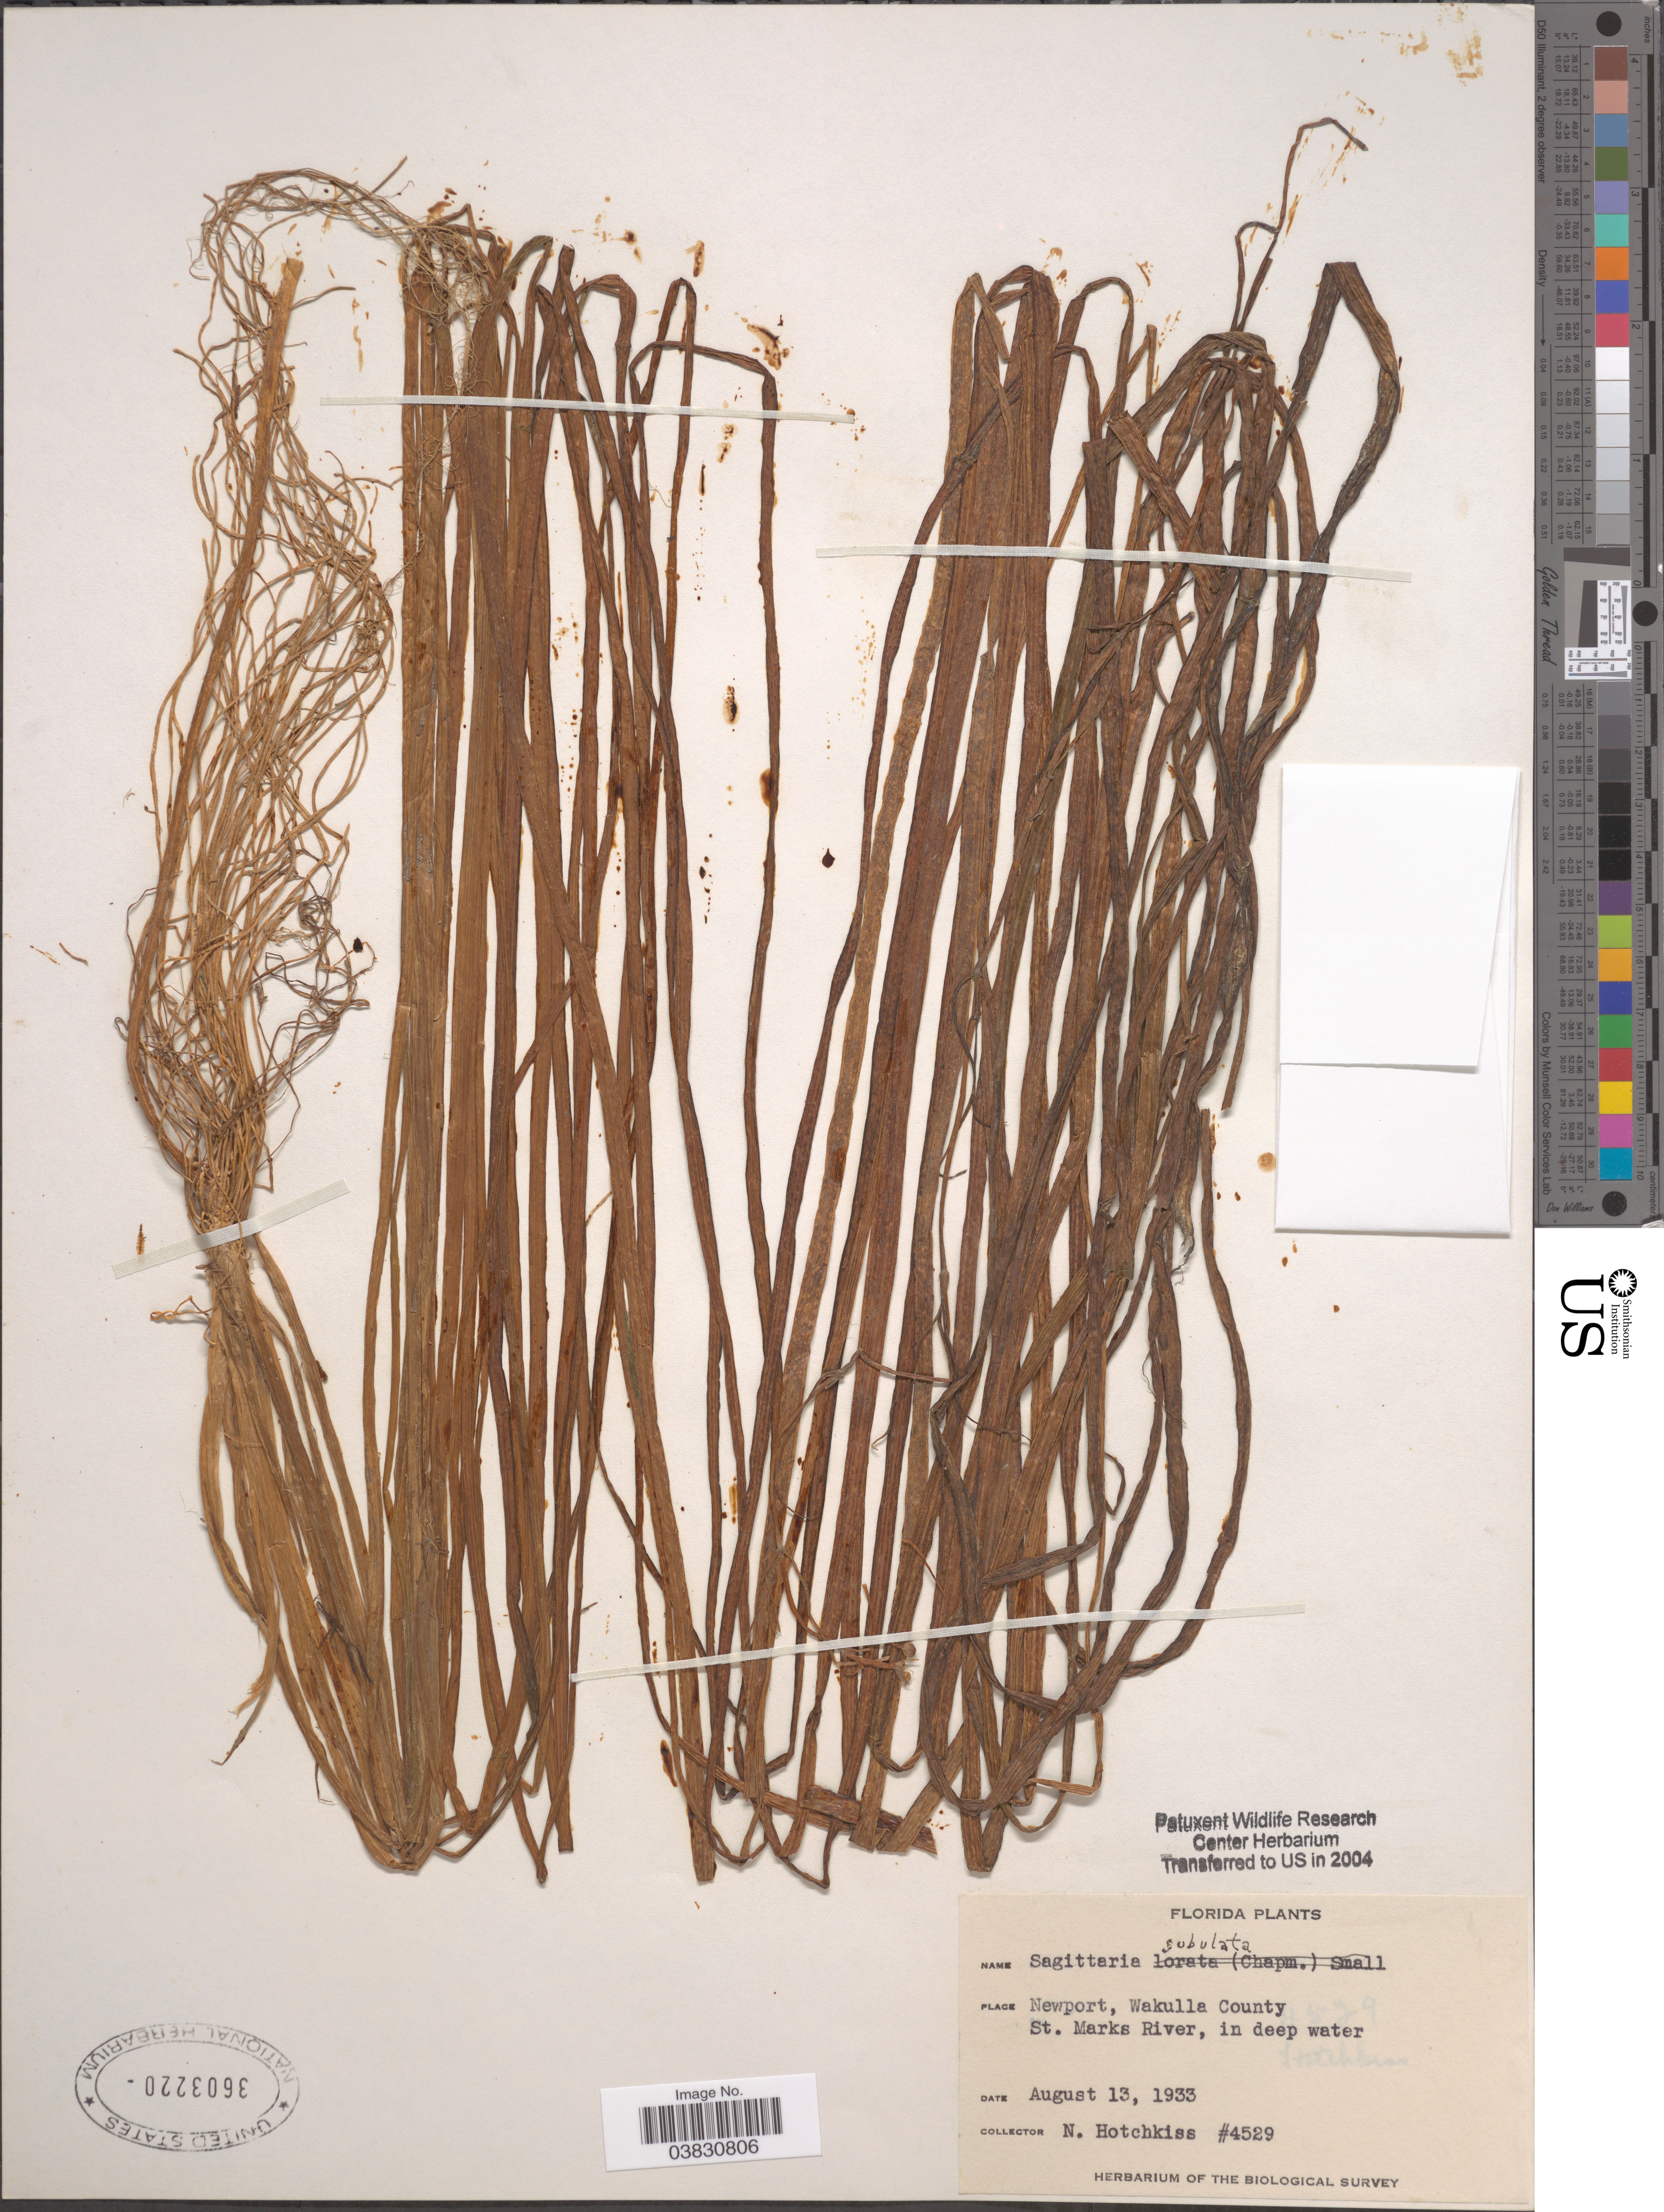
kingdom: Plantae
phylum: Tracheophyta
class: Liliopsida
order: Alismatales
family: Alismataceae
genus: Sagittaria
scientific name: Sagittaria subulata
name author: (L.) Buchenau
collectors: N. Hotchkiss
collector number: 4529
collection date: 1933-08-13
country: United States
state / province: Florida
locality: Newport, Wakulla County. St. Marks River.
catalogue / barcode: US 3603220